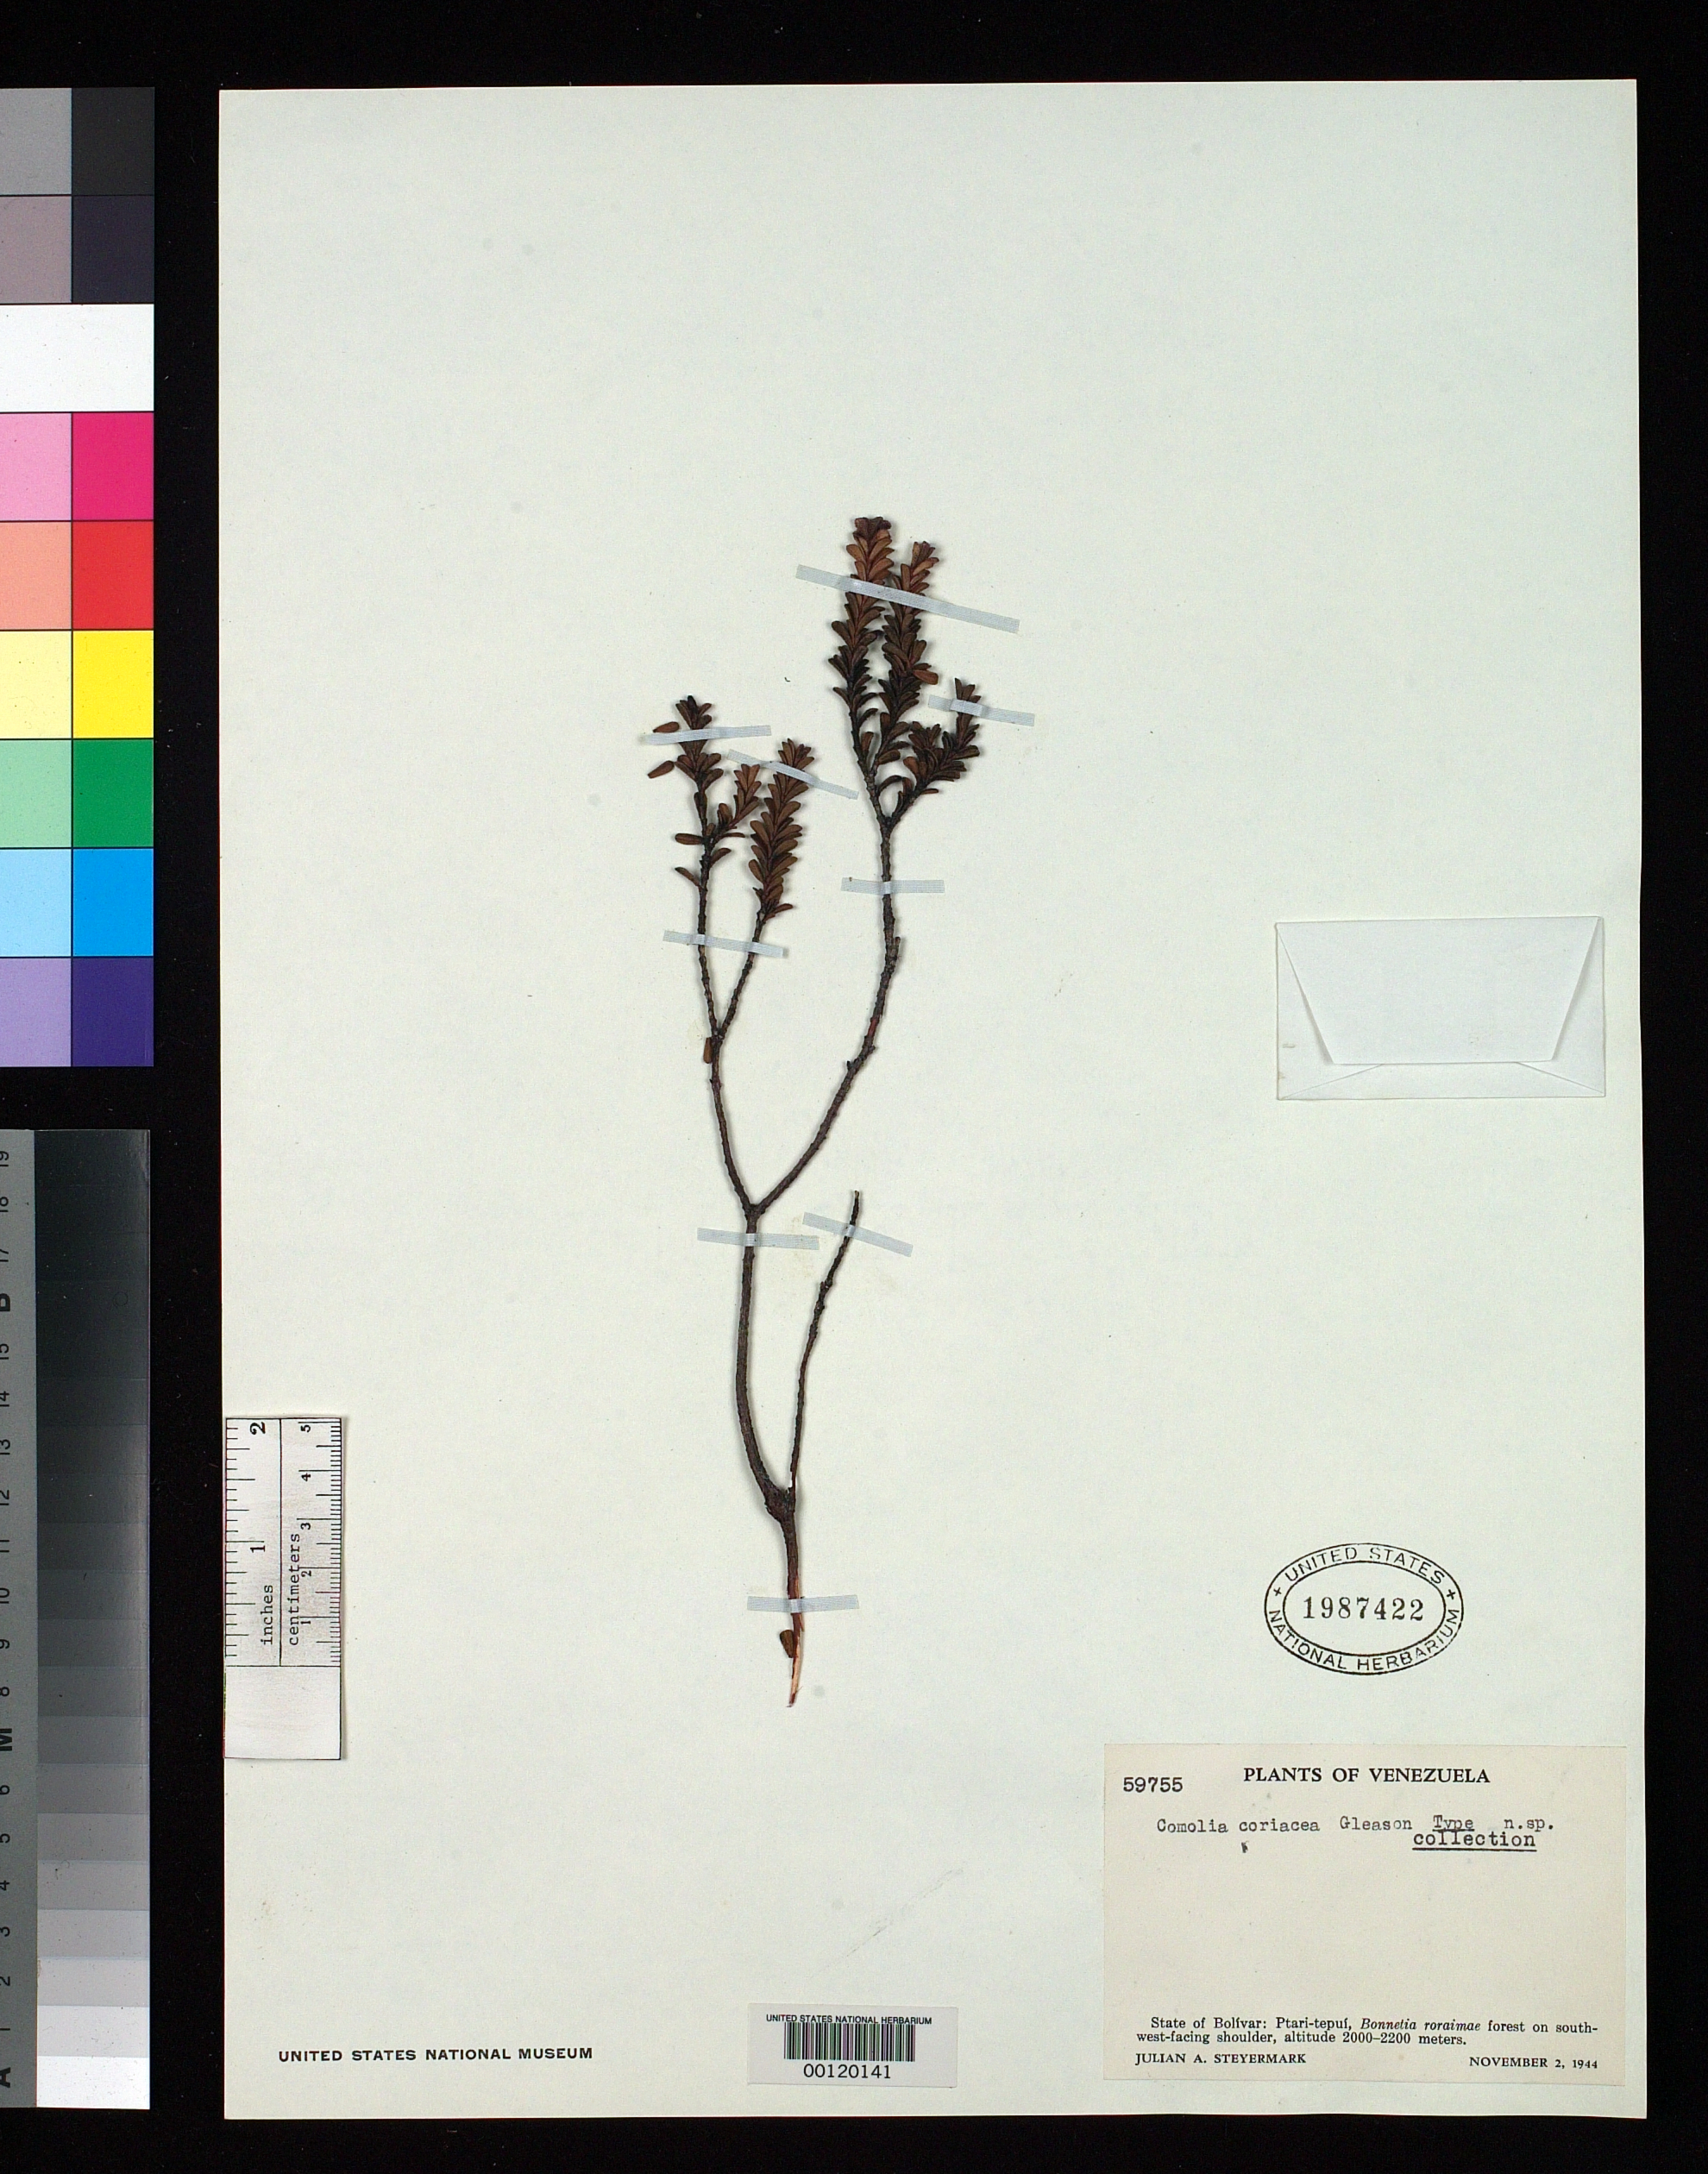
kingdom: Plantae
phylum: Tracheophyta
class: Magnoliopsida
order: Myrtales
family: Melastomataceae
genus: Comolia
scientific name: Comolia coriacea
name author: Gleason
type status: Isotype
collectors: J. Steyermark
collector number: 59755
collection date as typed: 02 Nov 1944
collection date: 1944-11-02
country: Venezuela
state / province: Bolivar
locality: Ptari-Tepui.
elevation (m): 2000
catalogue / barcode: US 1987422